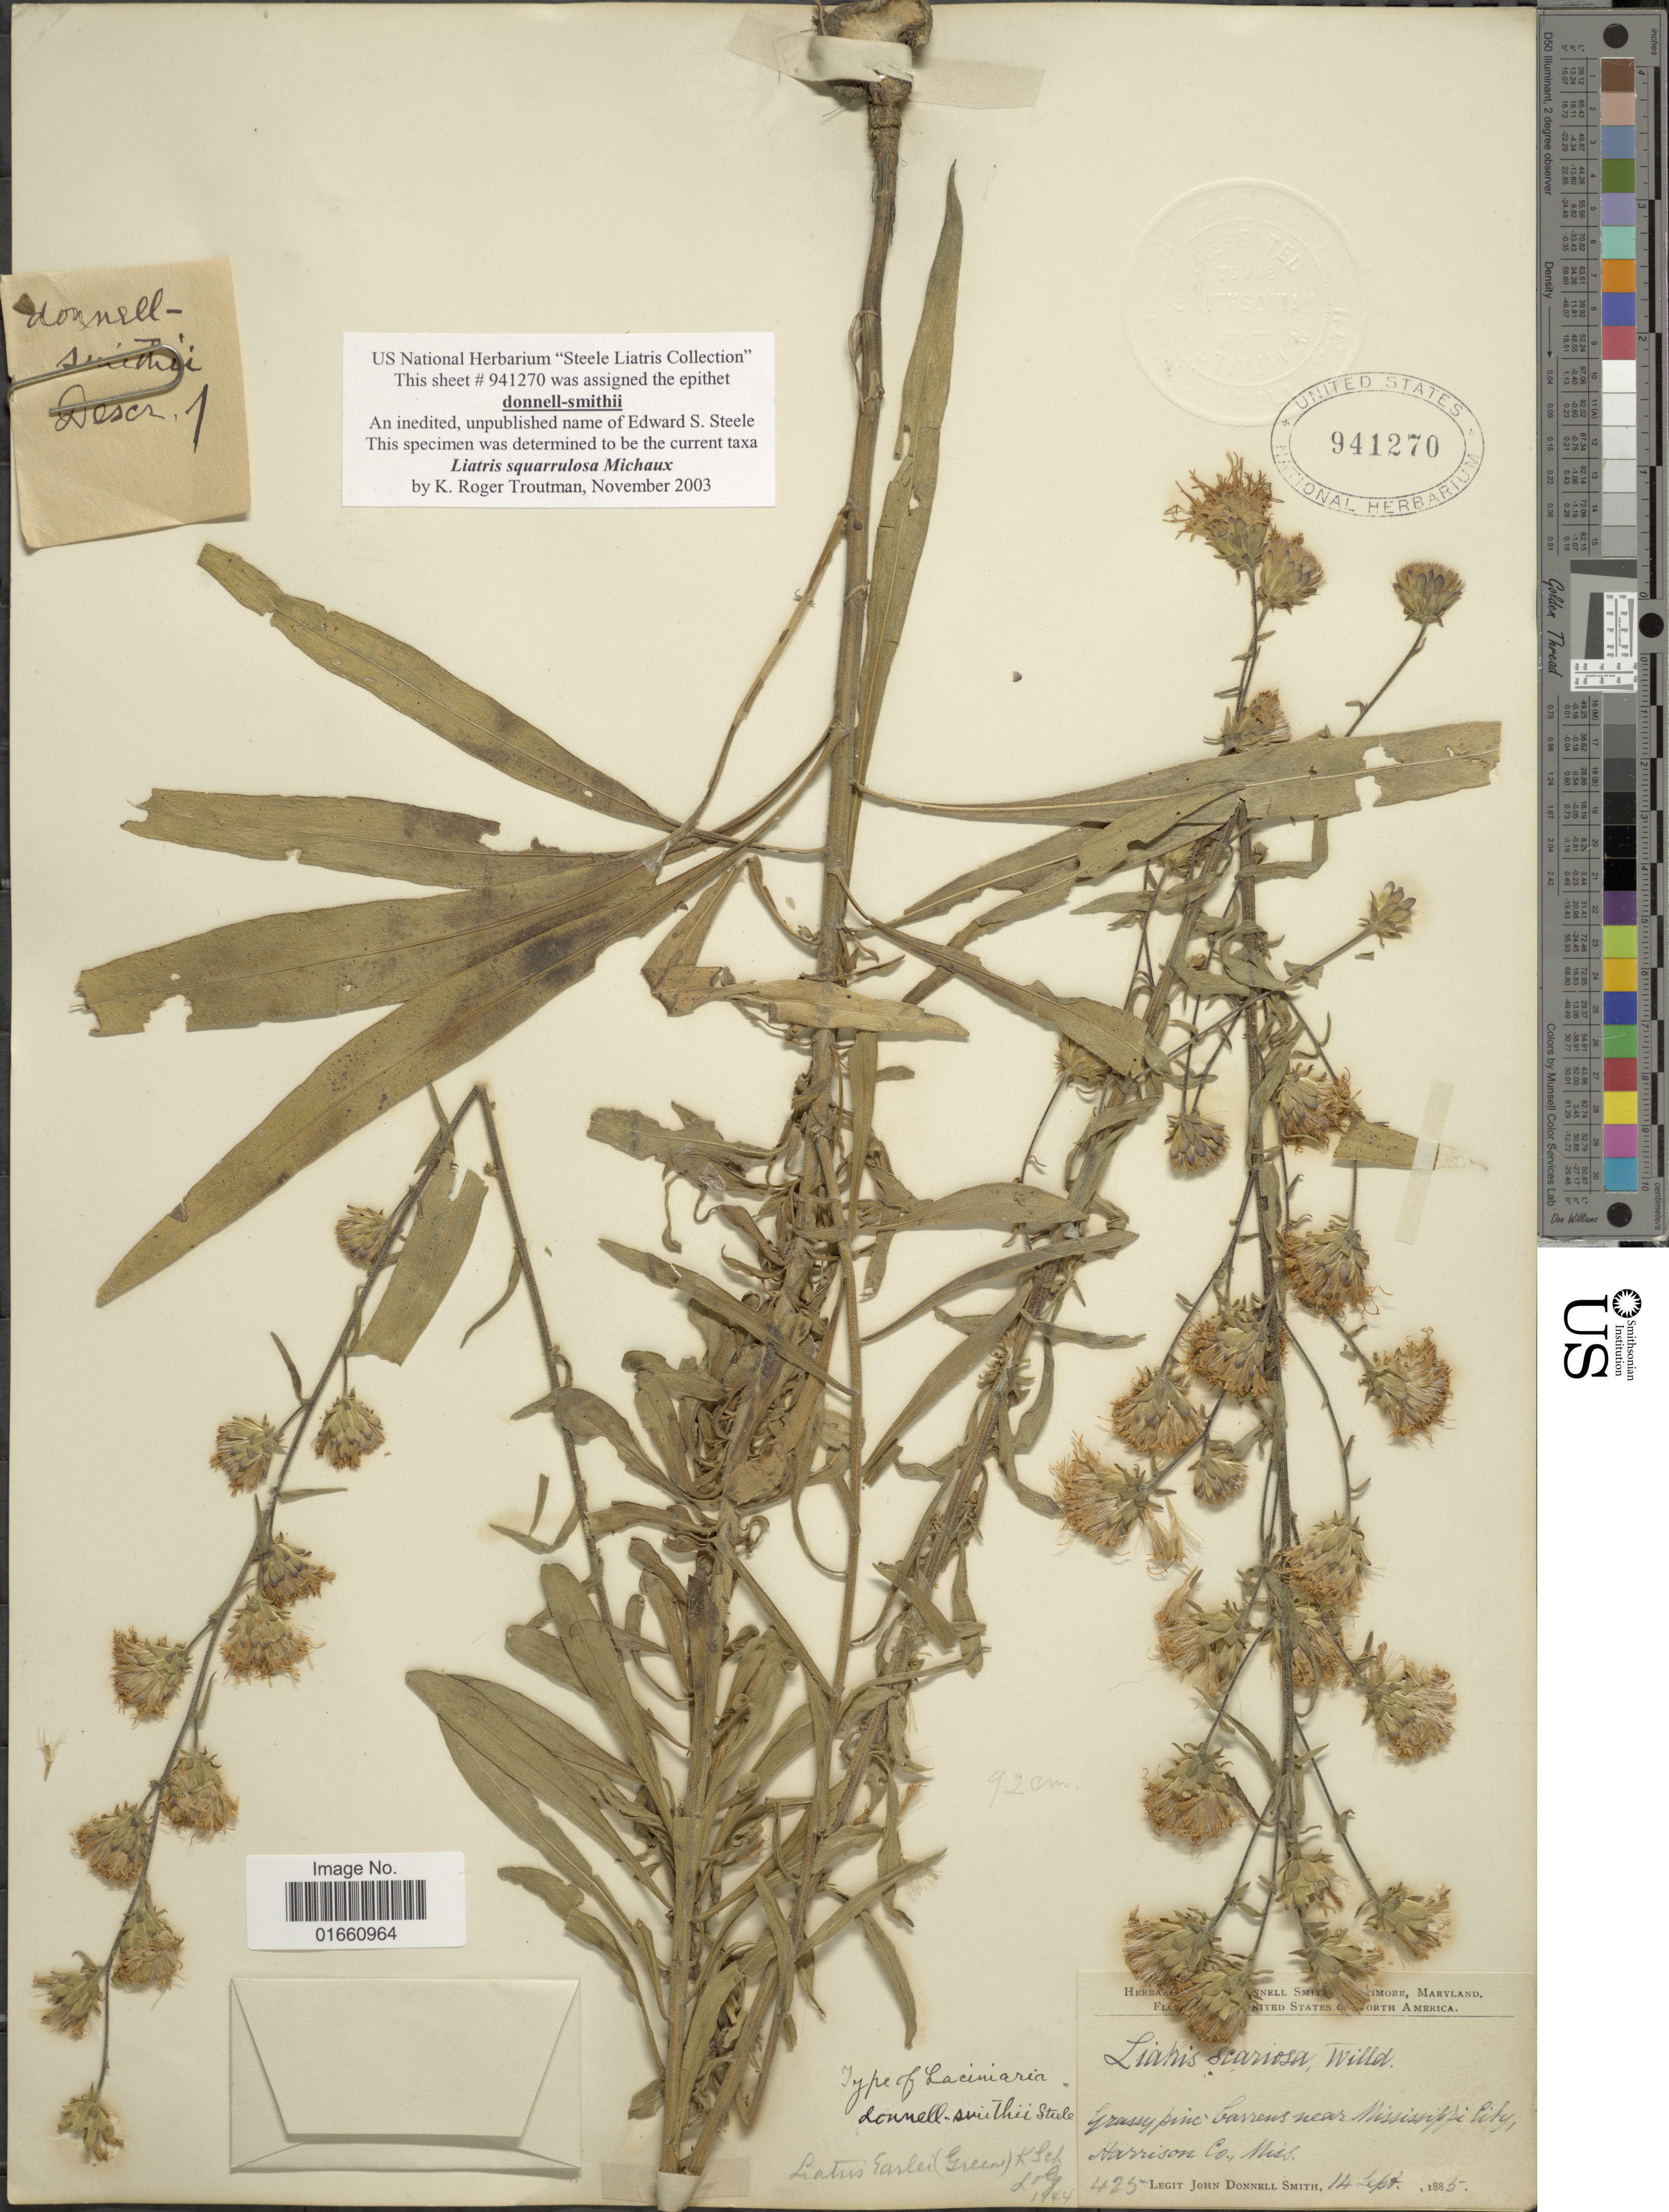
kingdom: Plantae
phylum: Tracheophyta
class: Magnoliopsida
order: Asterales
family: Asteraceae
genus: Liatris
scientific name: Liatris squarrulosa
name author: Michx.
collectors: J. Donnell Smith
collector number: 425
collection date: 1885-09-14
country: United States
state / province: Mississippi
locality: Grassy pine, barrens near Mississippi City, Harrison Co.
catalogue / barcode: US 941270